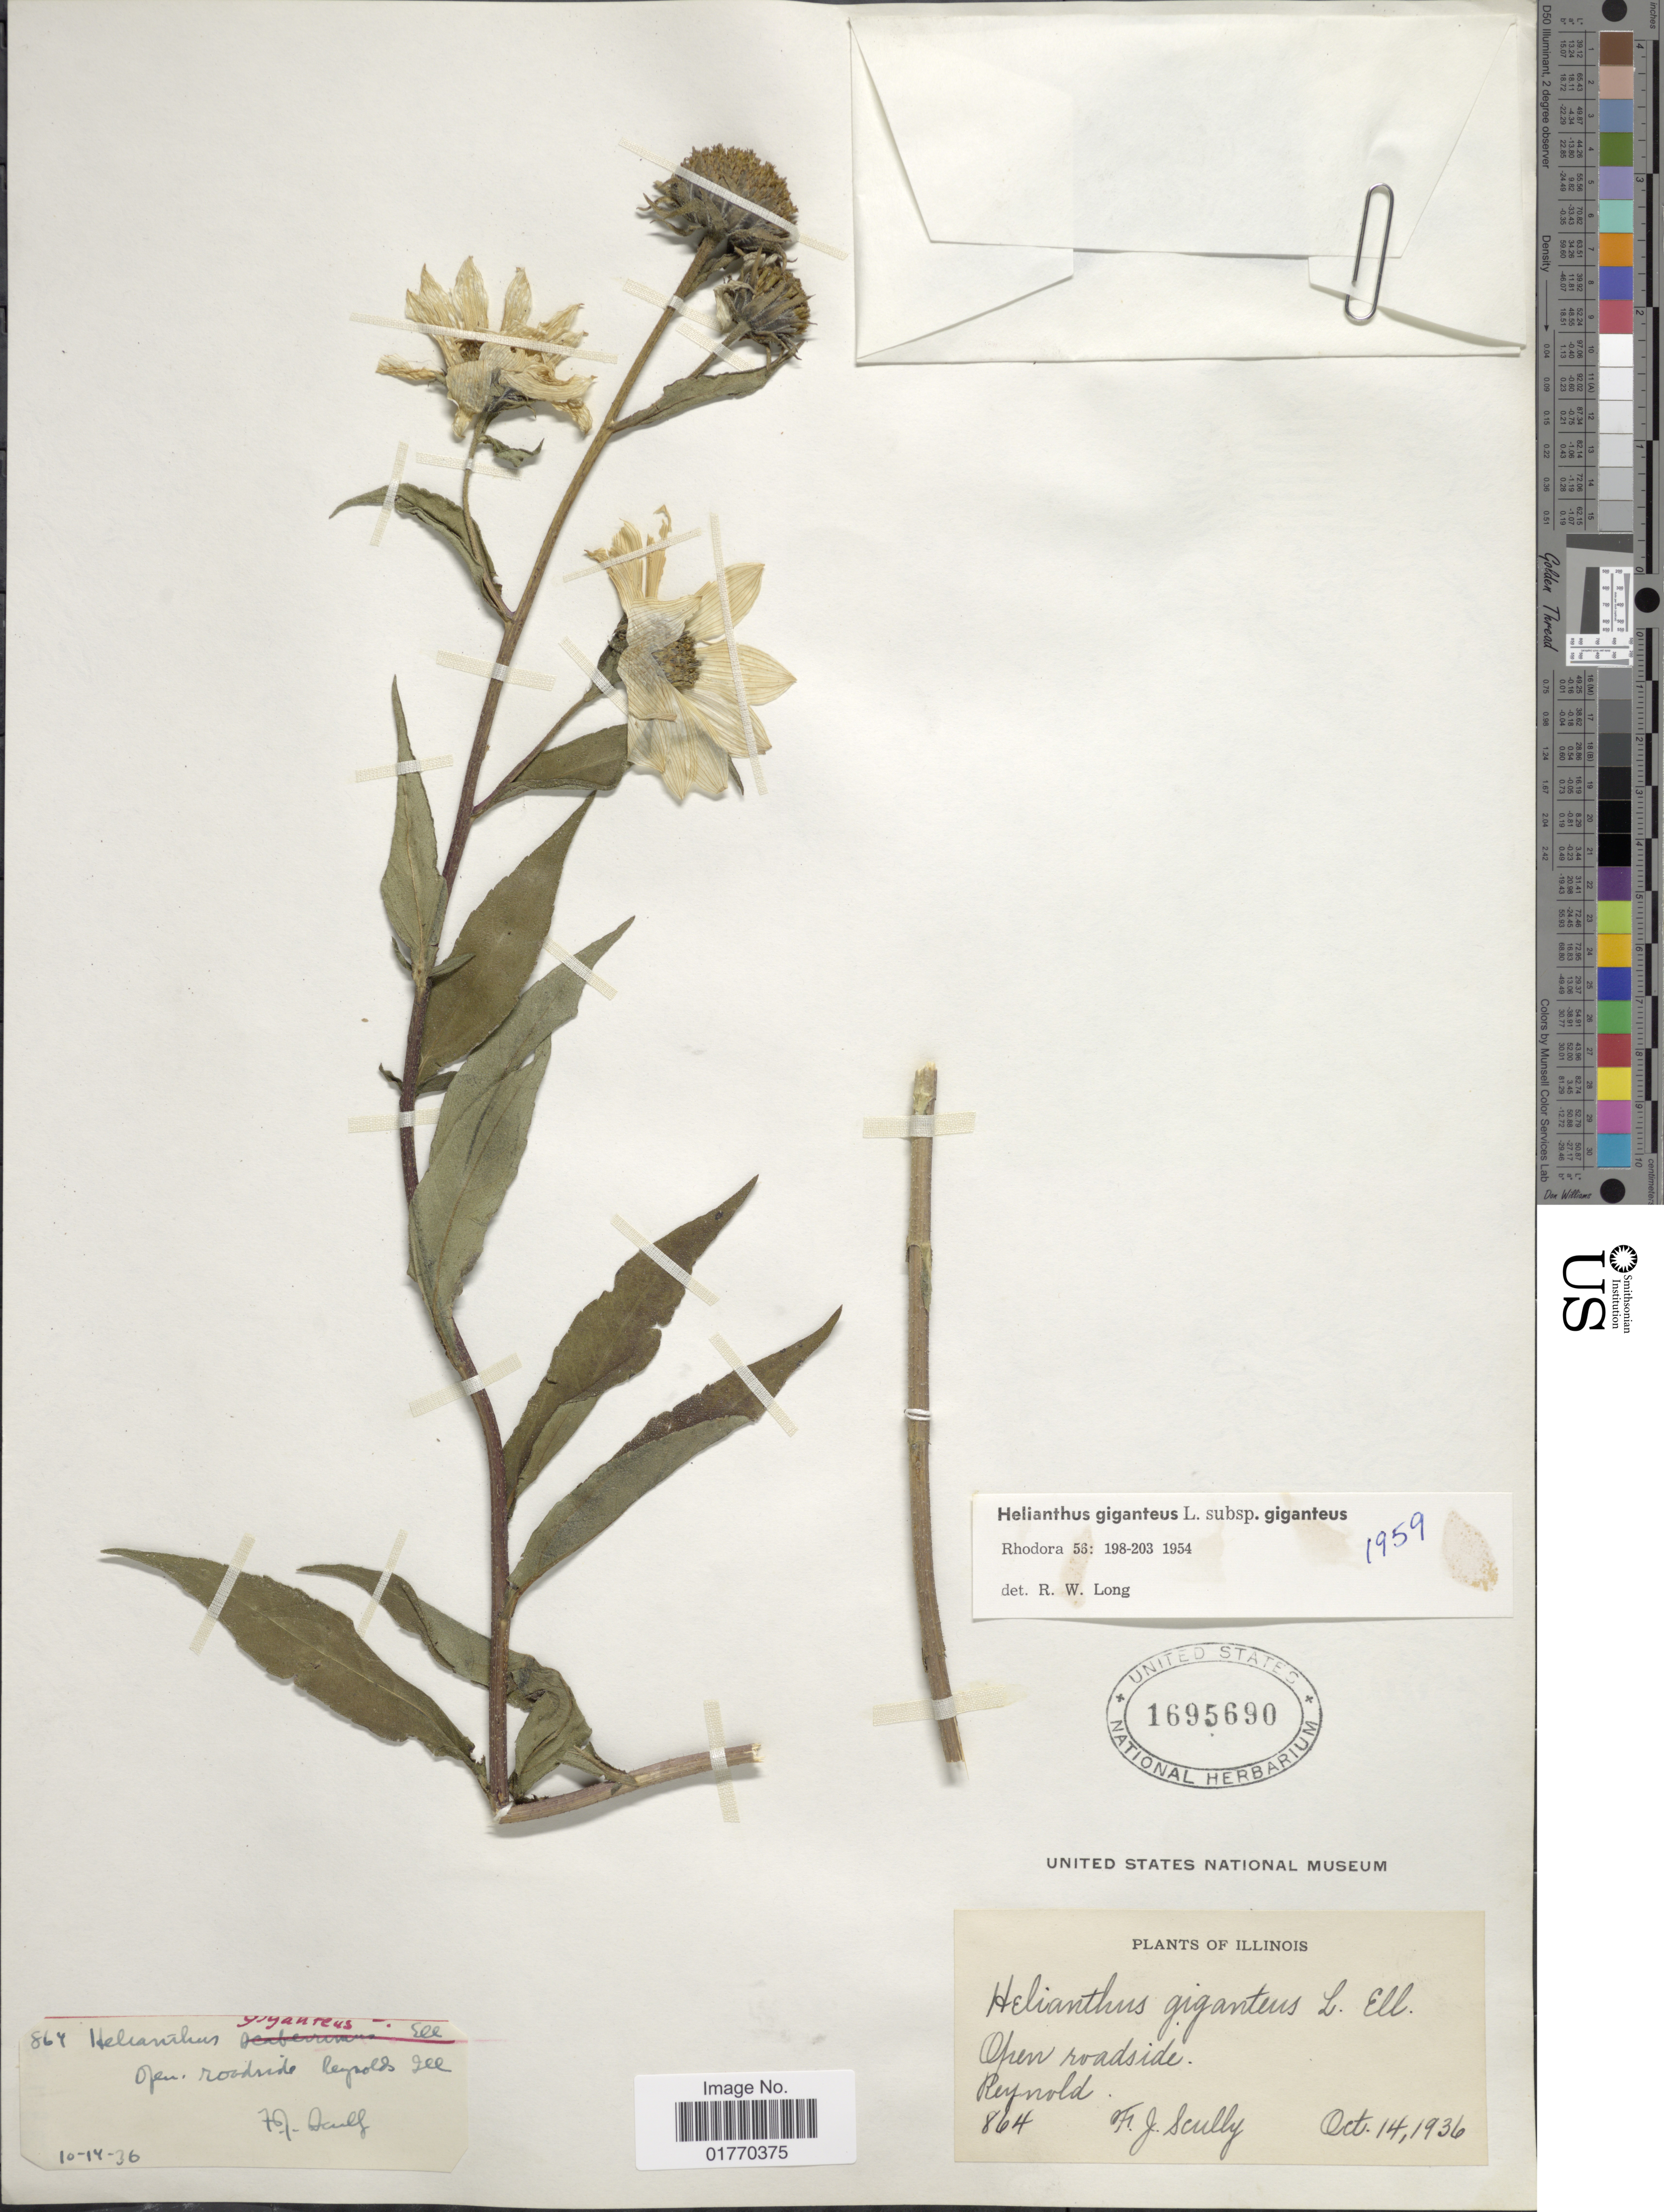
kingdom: Plantae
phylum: Tracheophyta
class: Magnoliopsida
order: Asterales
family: Asteraceae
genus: Helianthus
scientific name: Helianthus giganteus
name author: L.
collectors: F. Scully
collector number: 864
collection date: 1936-10-14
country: United States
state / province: Illinois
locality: Open roadside, Reynold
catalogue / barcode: US 1695690